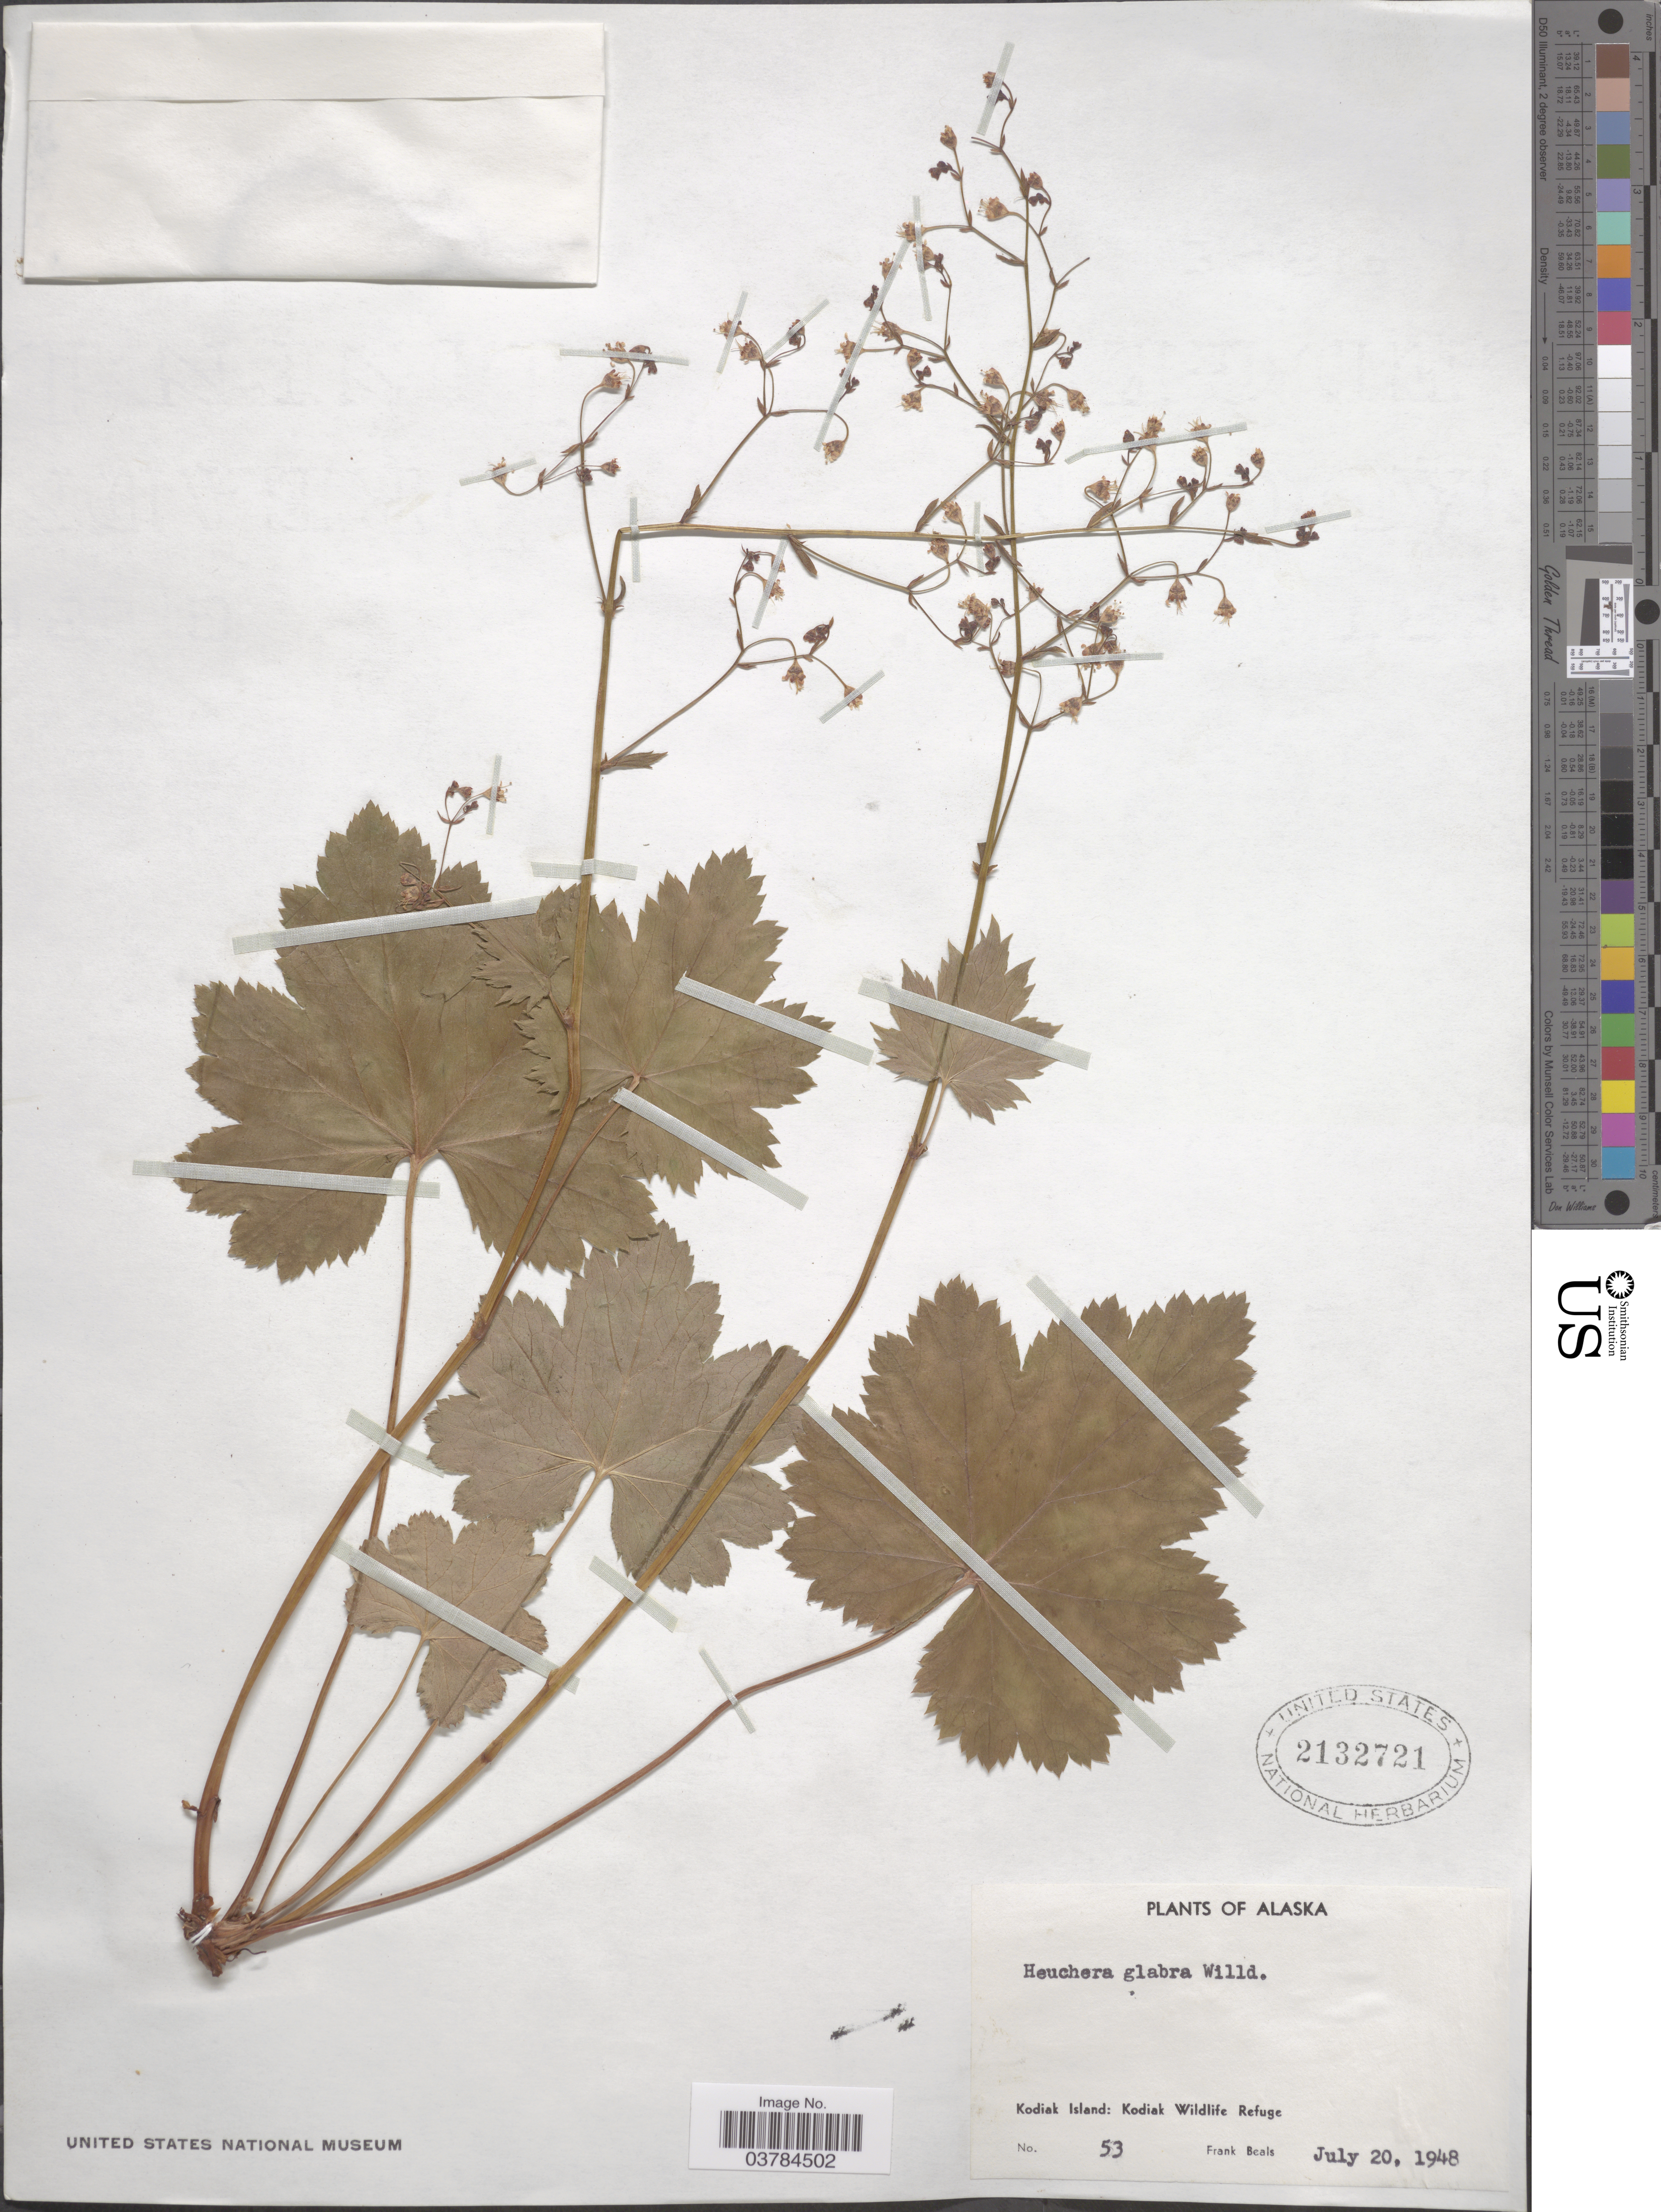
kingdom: Plantae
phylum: Tracheophyta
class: Magnoliopsida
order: Saxifragales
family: Saxifragaceae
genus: Heuchera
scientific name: Heuchera glabra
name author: Willd. ex Roem. & Schult.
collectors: F. Beals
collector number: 53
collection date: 1948-07-20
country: United States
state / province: Alaska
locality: Kodiak Island: Kodiak Wildlife Refuge.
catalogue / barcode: US 2132721